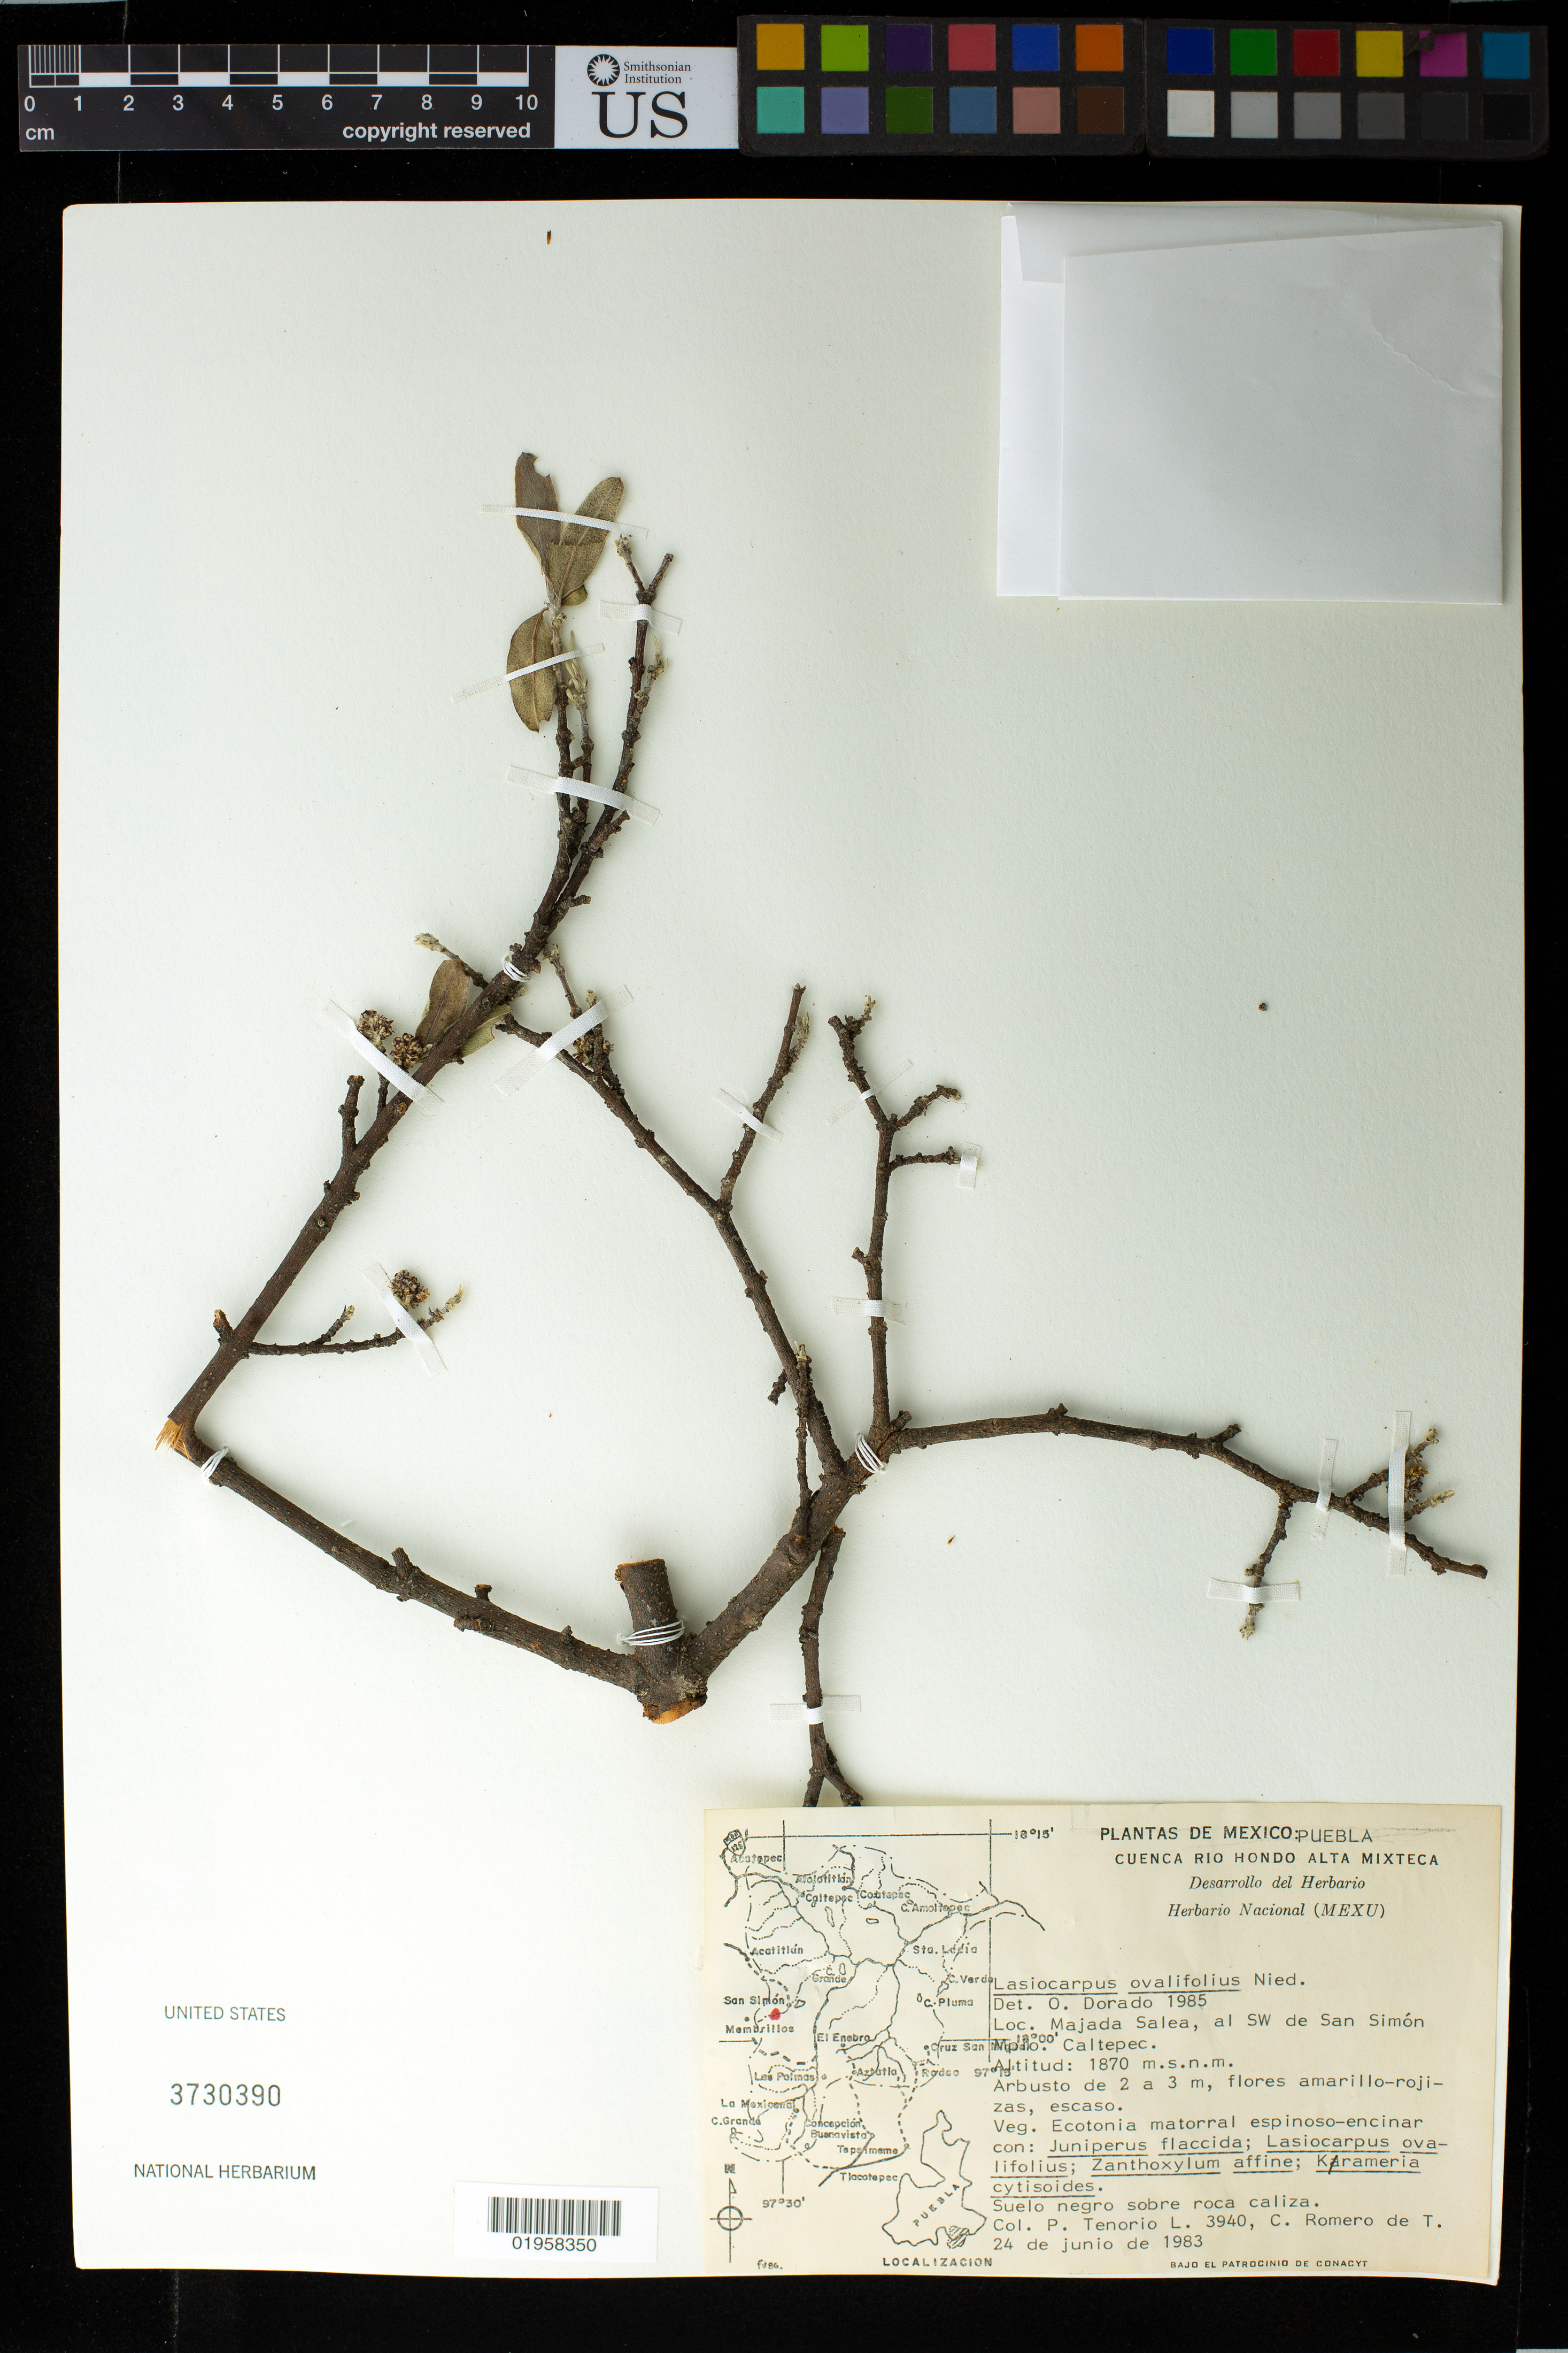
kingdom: Plantae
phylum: Tracheophyta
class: Magnoliopsida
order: Malpighiales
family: Malpighiaceae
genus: Lasiocarpus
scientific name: Lasiocarpus ovalifolius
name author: Nied.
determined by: Dorado R., O.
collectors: P. Tenorio L. & C. Romero de T.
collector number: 3940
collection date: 1983-06-24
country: Mexico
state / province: Puebla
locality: Majada Salea, al SW de San Simón. Mpio. Caltepec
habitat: Suelo negro sobre roca caliza. Ecotonia matorral espinoso-encinar con: Juniperus flaccida; Lasiocarpus ovalifolius; Zanthoxylum affine; Karameria cytisoides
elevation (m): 1870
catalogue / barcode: US 3730390